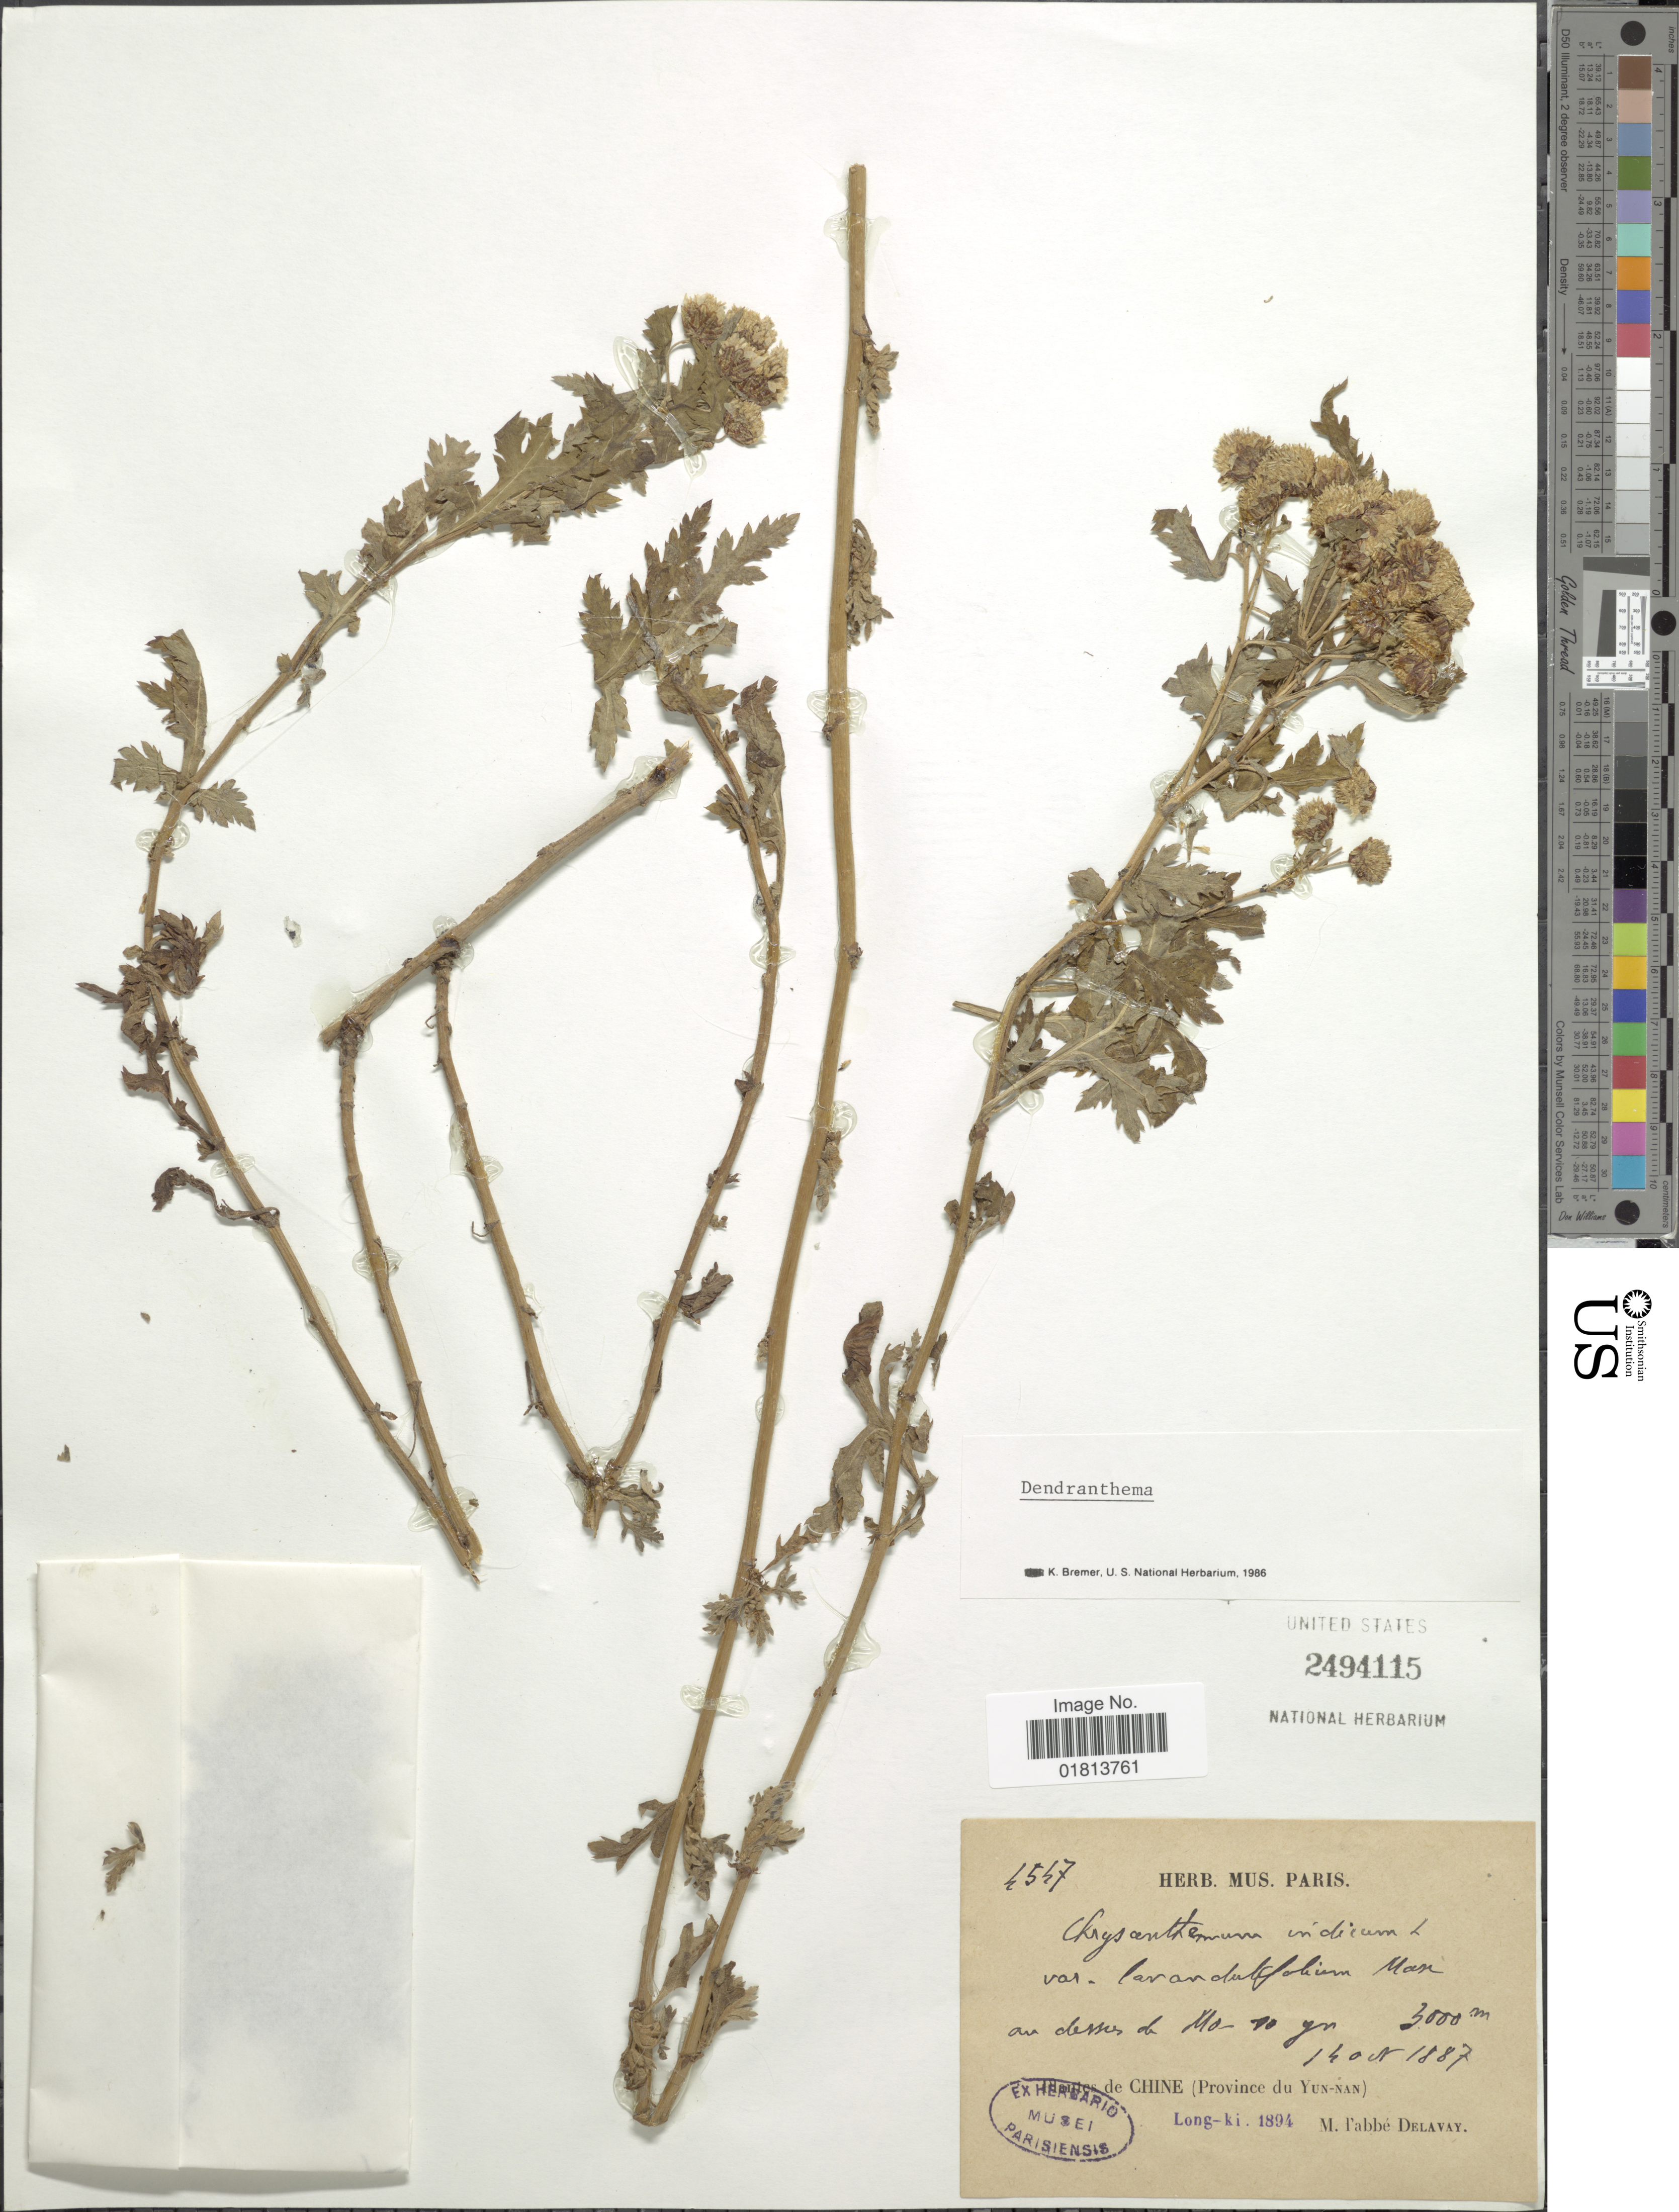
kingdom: Plantae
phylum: Tracheophyta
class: Magnoliopsida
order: Asterales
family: Asteraceae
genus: Dendranthema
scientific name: Dendranthema indicum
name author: (L.) Des Moul.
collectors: M. Delavay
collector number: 4547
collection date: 1887-10-14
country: China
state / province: Yunnan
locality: Montes [interpreted] de Chine (Province du Yun-nan)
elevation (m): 3000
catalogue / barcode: US 2494115